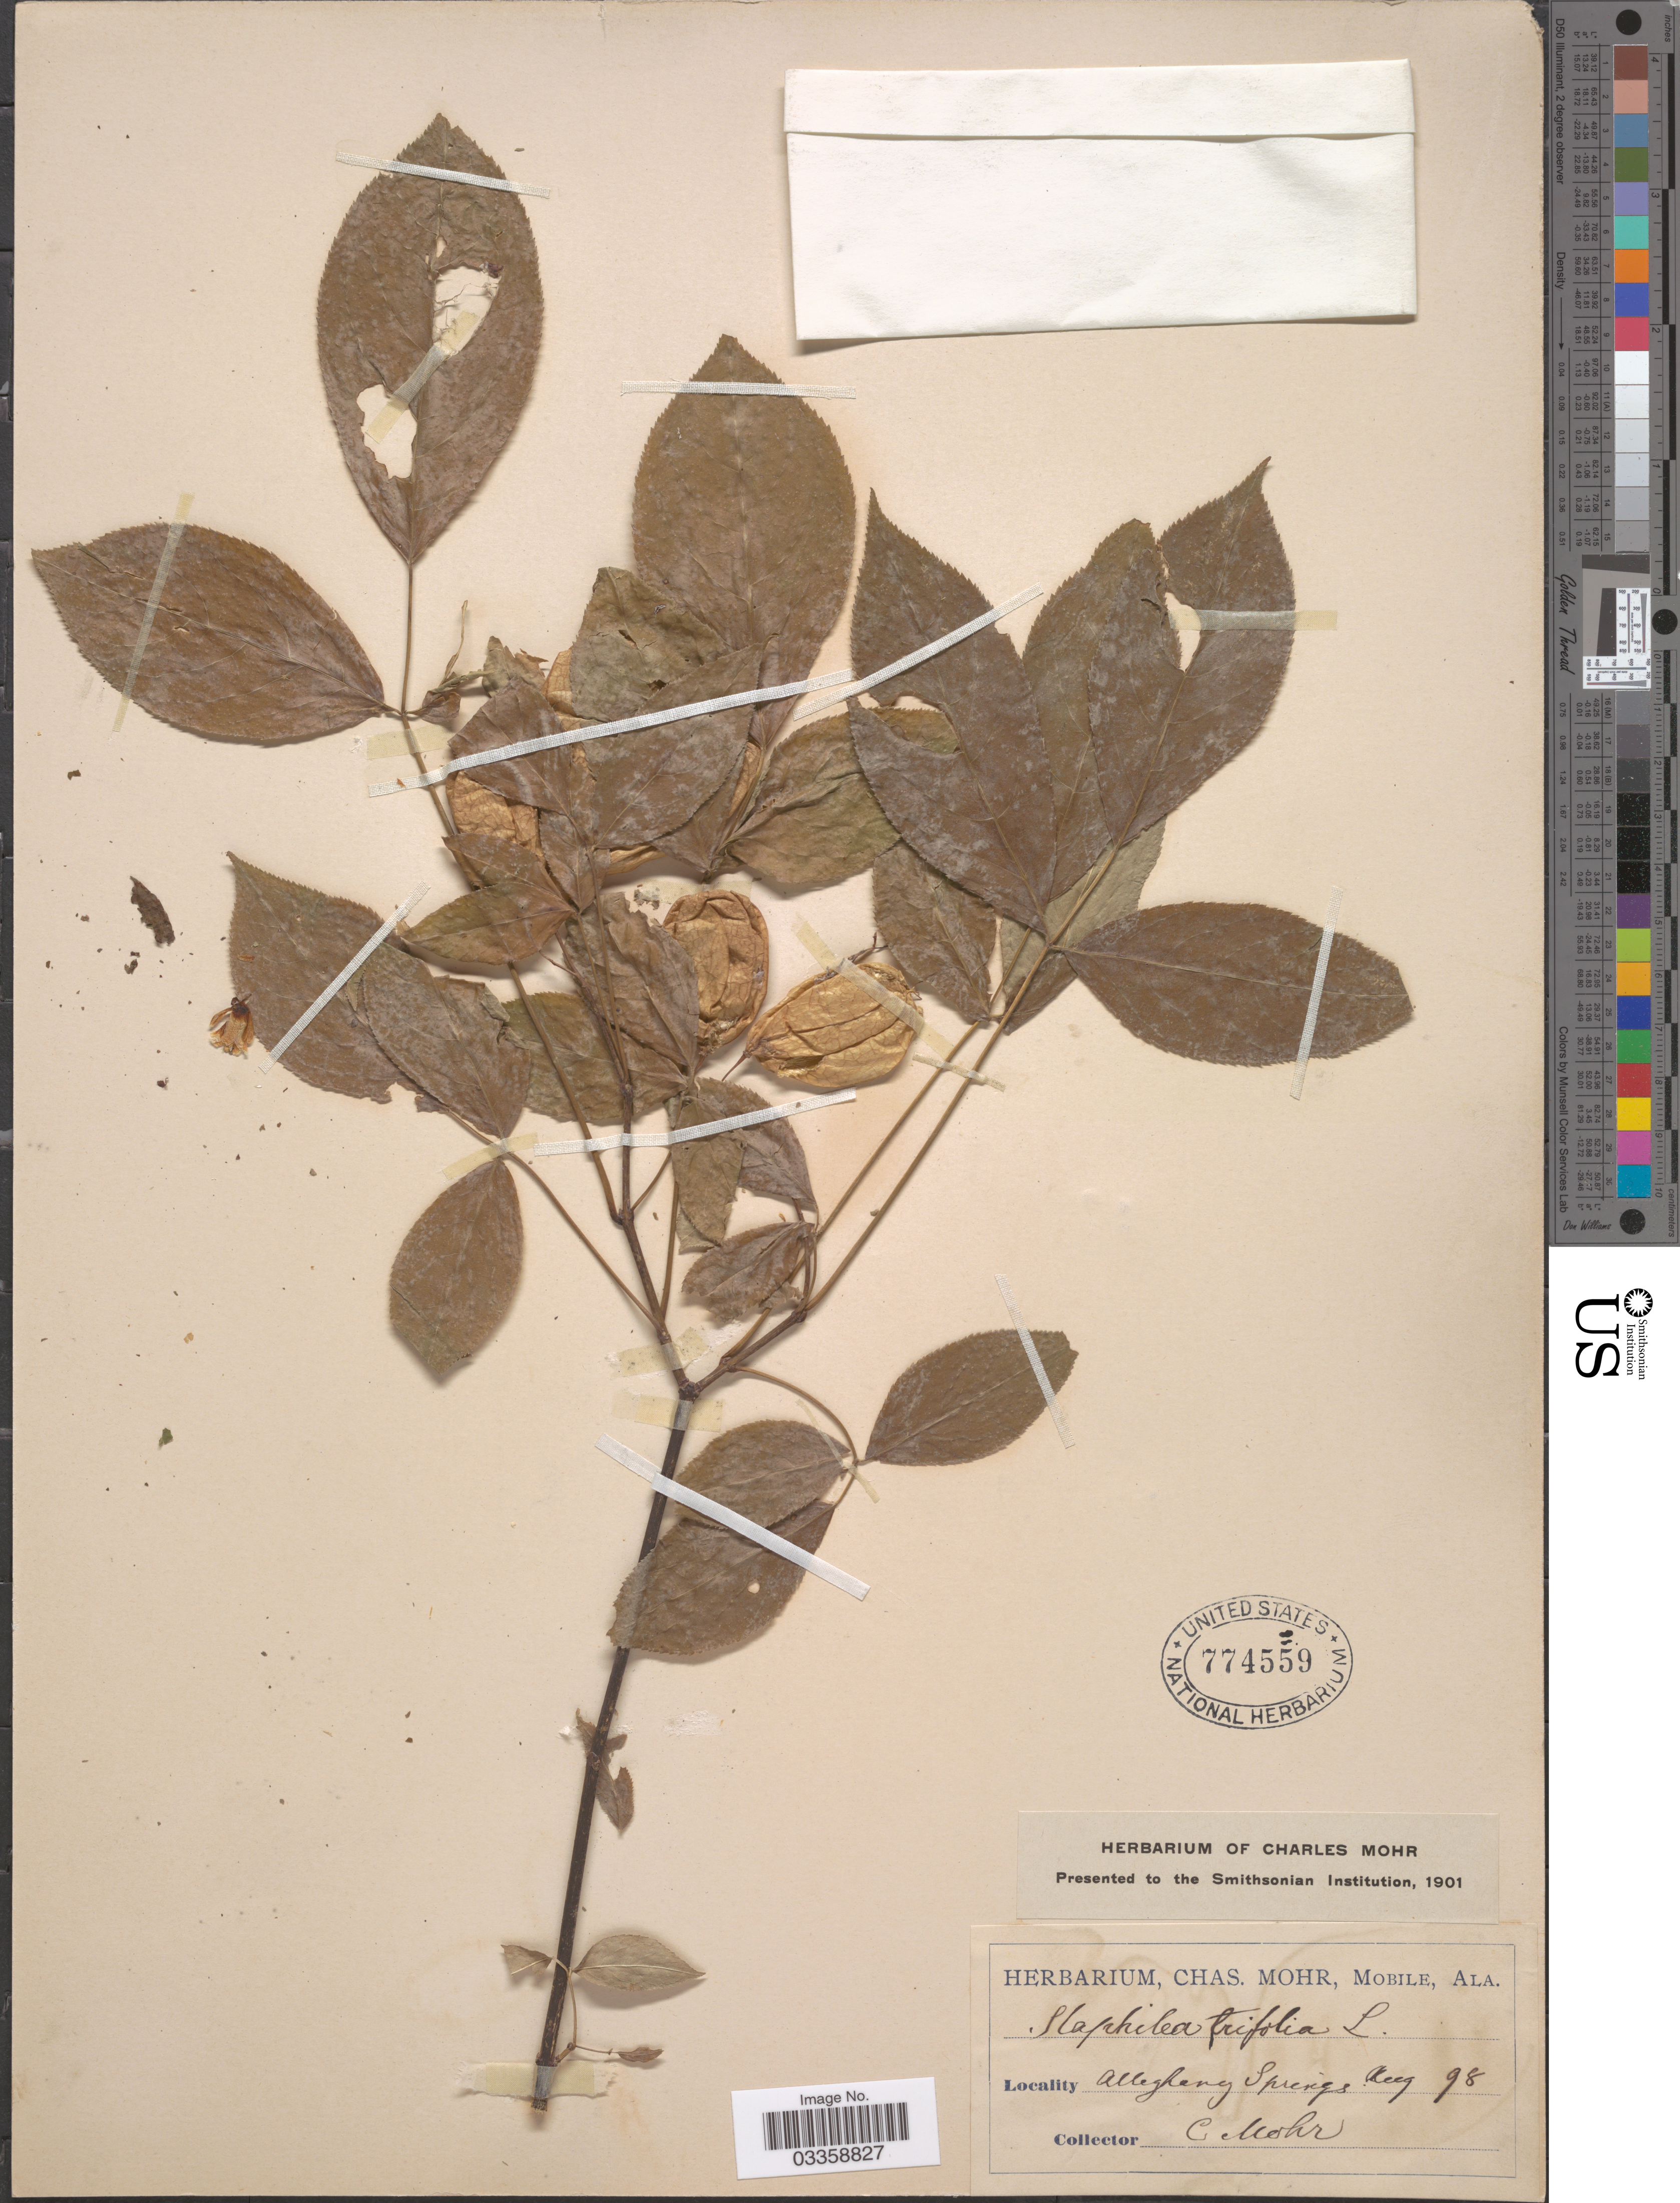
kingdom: Plantae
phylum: Tracheophyta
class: Magnoliopsida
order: Crossosomatales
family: Staphyleaceae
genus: Staphylea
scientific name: Staphylea trifolia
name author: L.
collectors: C. Mohr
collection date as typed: Transcribed d/m/y: /8/98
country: United States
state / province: Alabama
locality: Alleghany Springs.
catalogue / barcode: US 774559